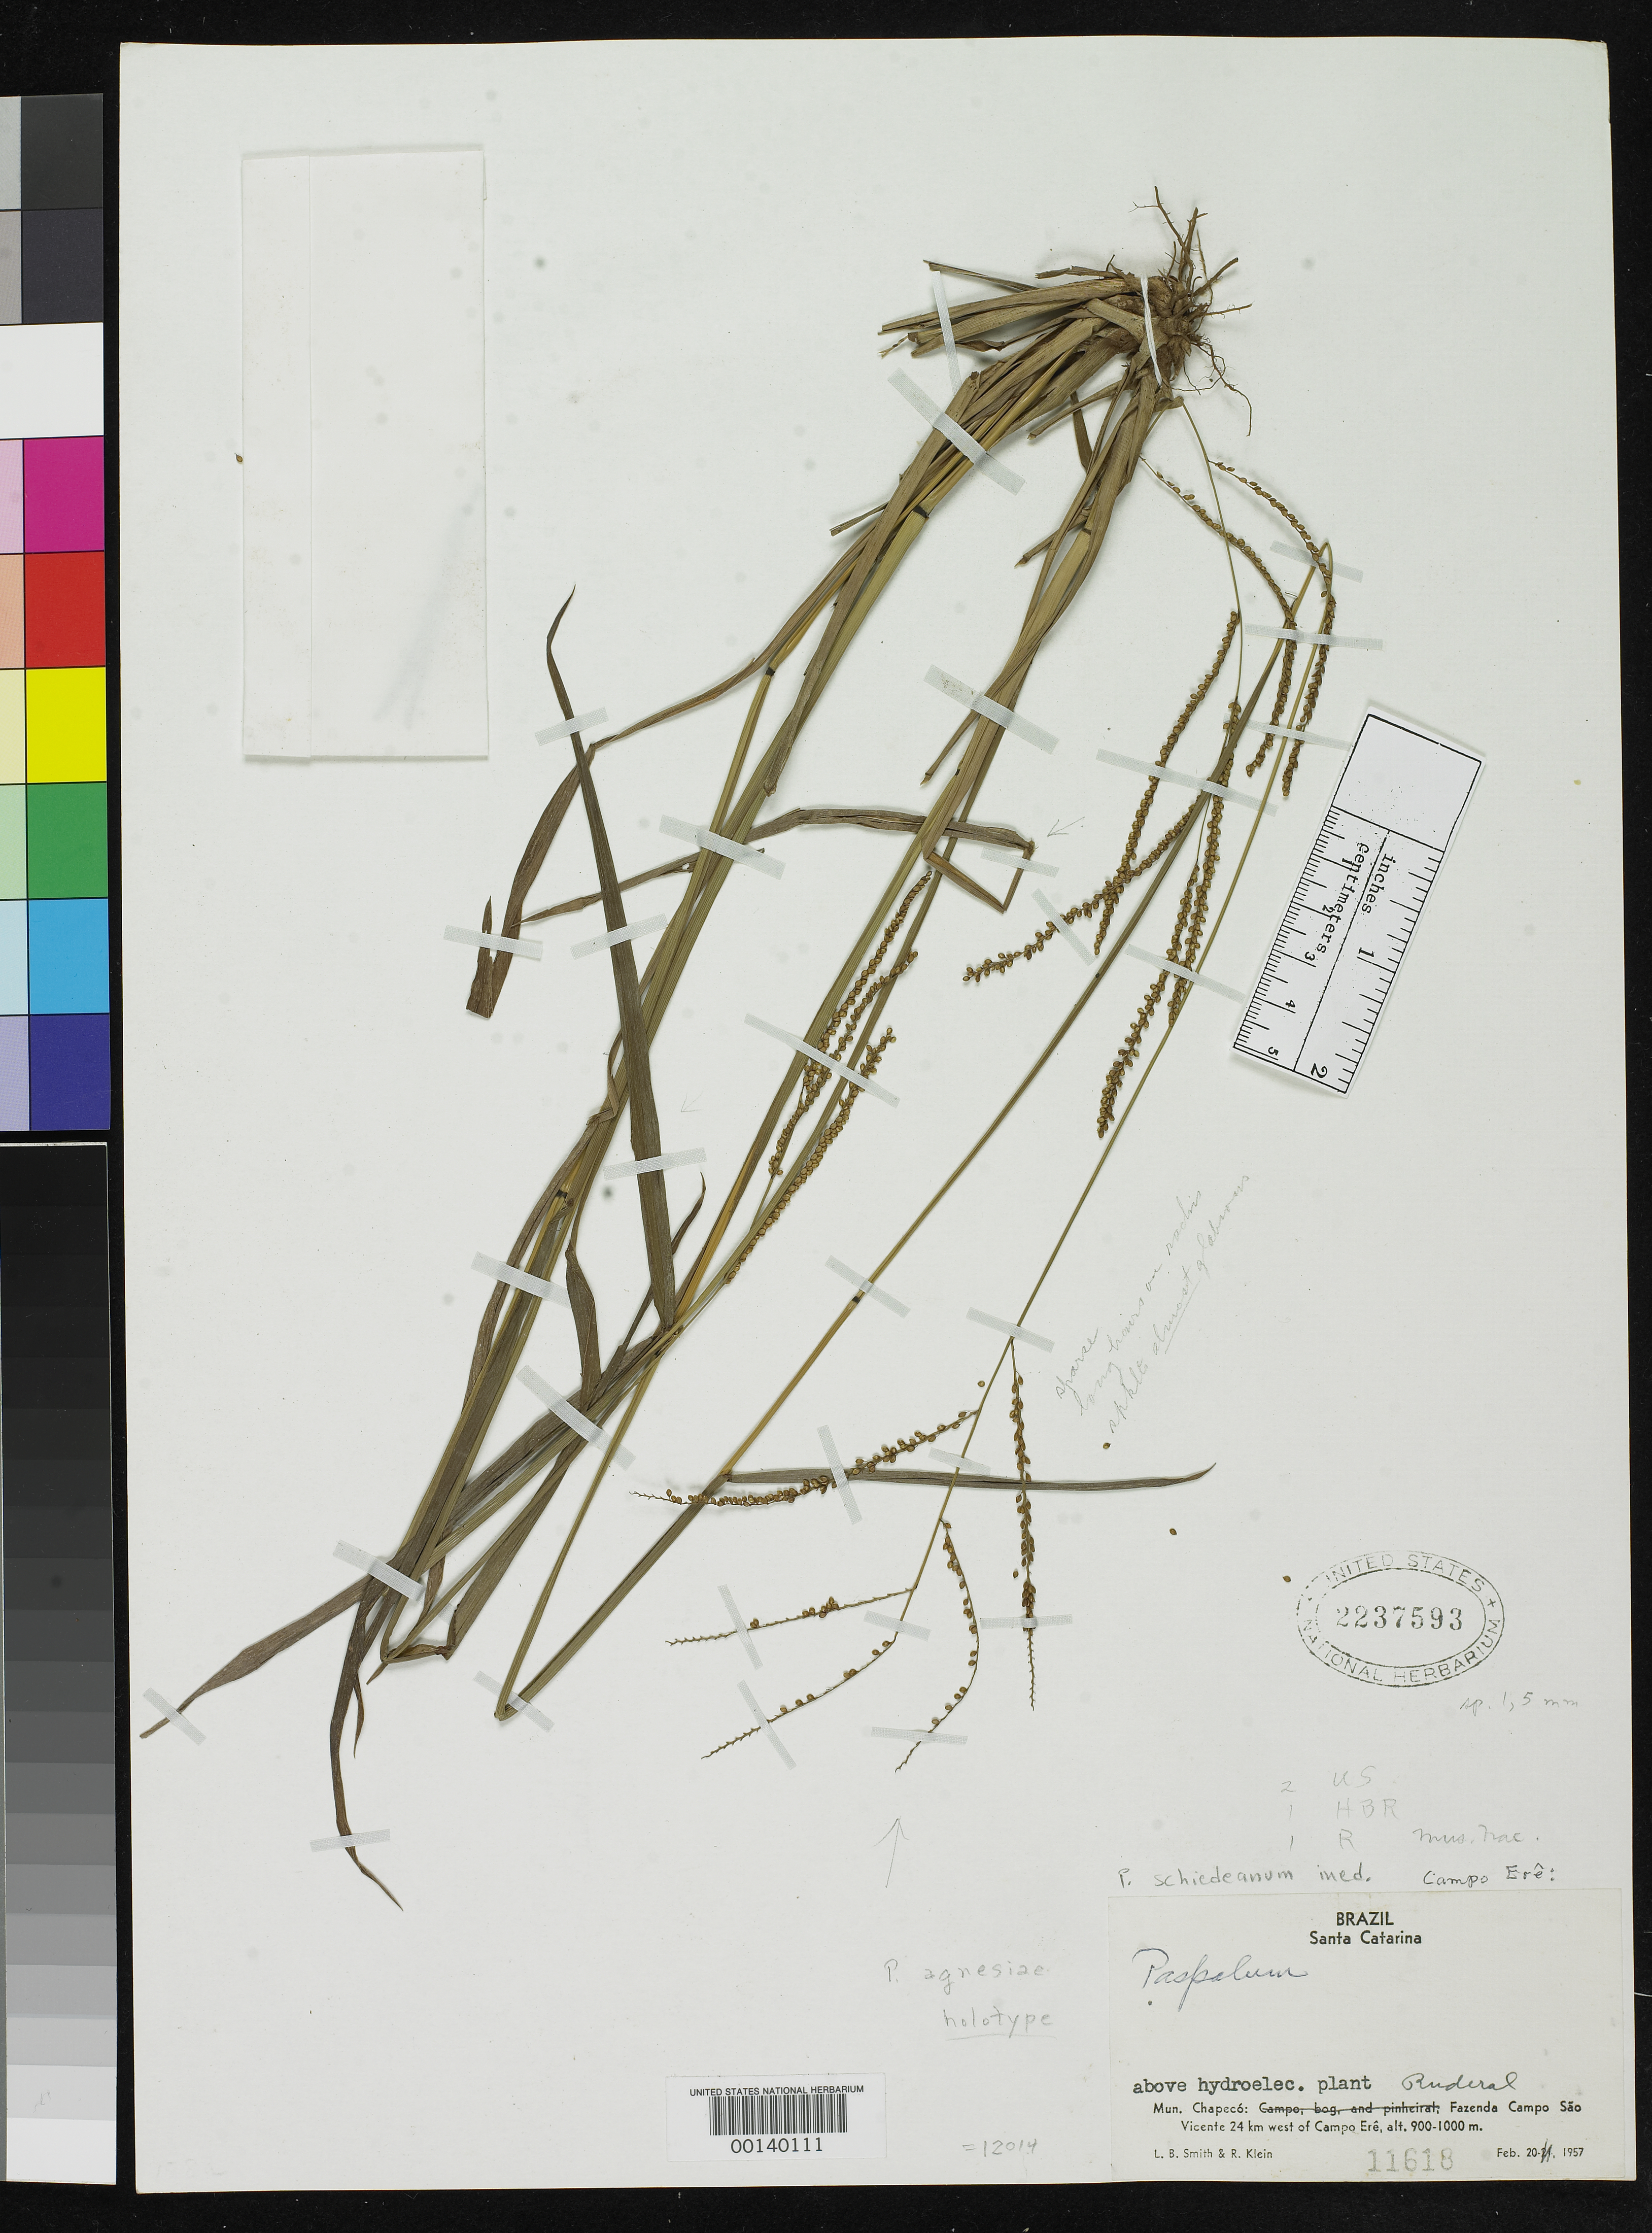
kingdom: Plantae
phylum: Tracheophyta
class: Liliopsida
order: Poales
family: Poaceae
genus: Paspalum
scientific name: Paspalum agnesiae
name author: L.B. Sm. & Wassh.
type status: Holotype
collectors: L. Smith & R. M. Klein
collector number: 11618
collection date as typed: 20 Feb 1957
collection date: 1957-02-20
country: Brazil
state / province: Santa Catarina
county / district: Chapecó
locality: Fazenda Campo Sao Vicente.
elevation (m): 900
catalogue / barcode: US 2237593